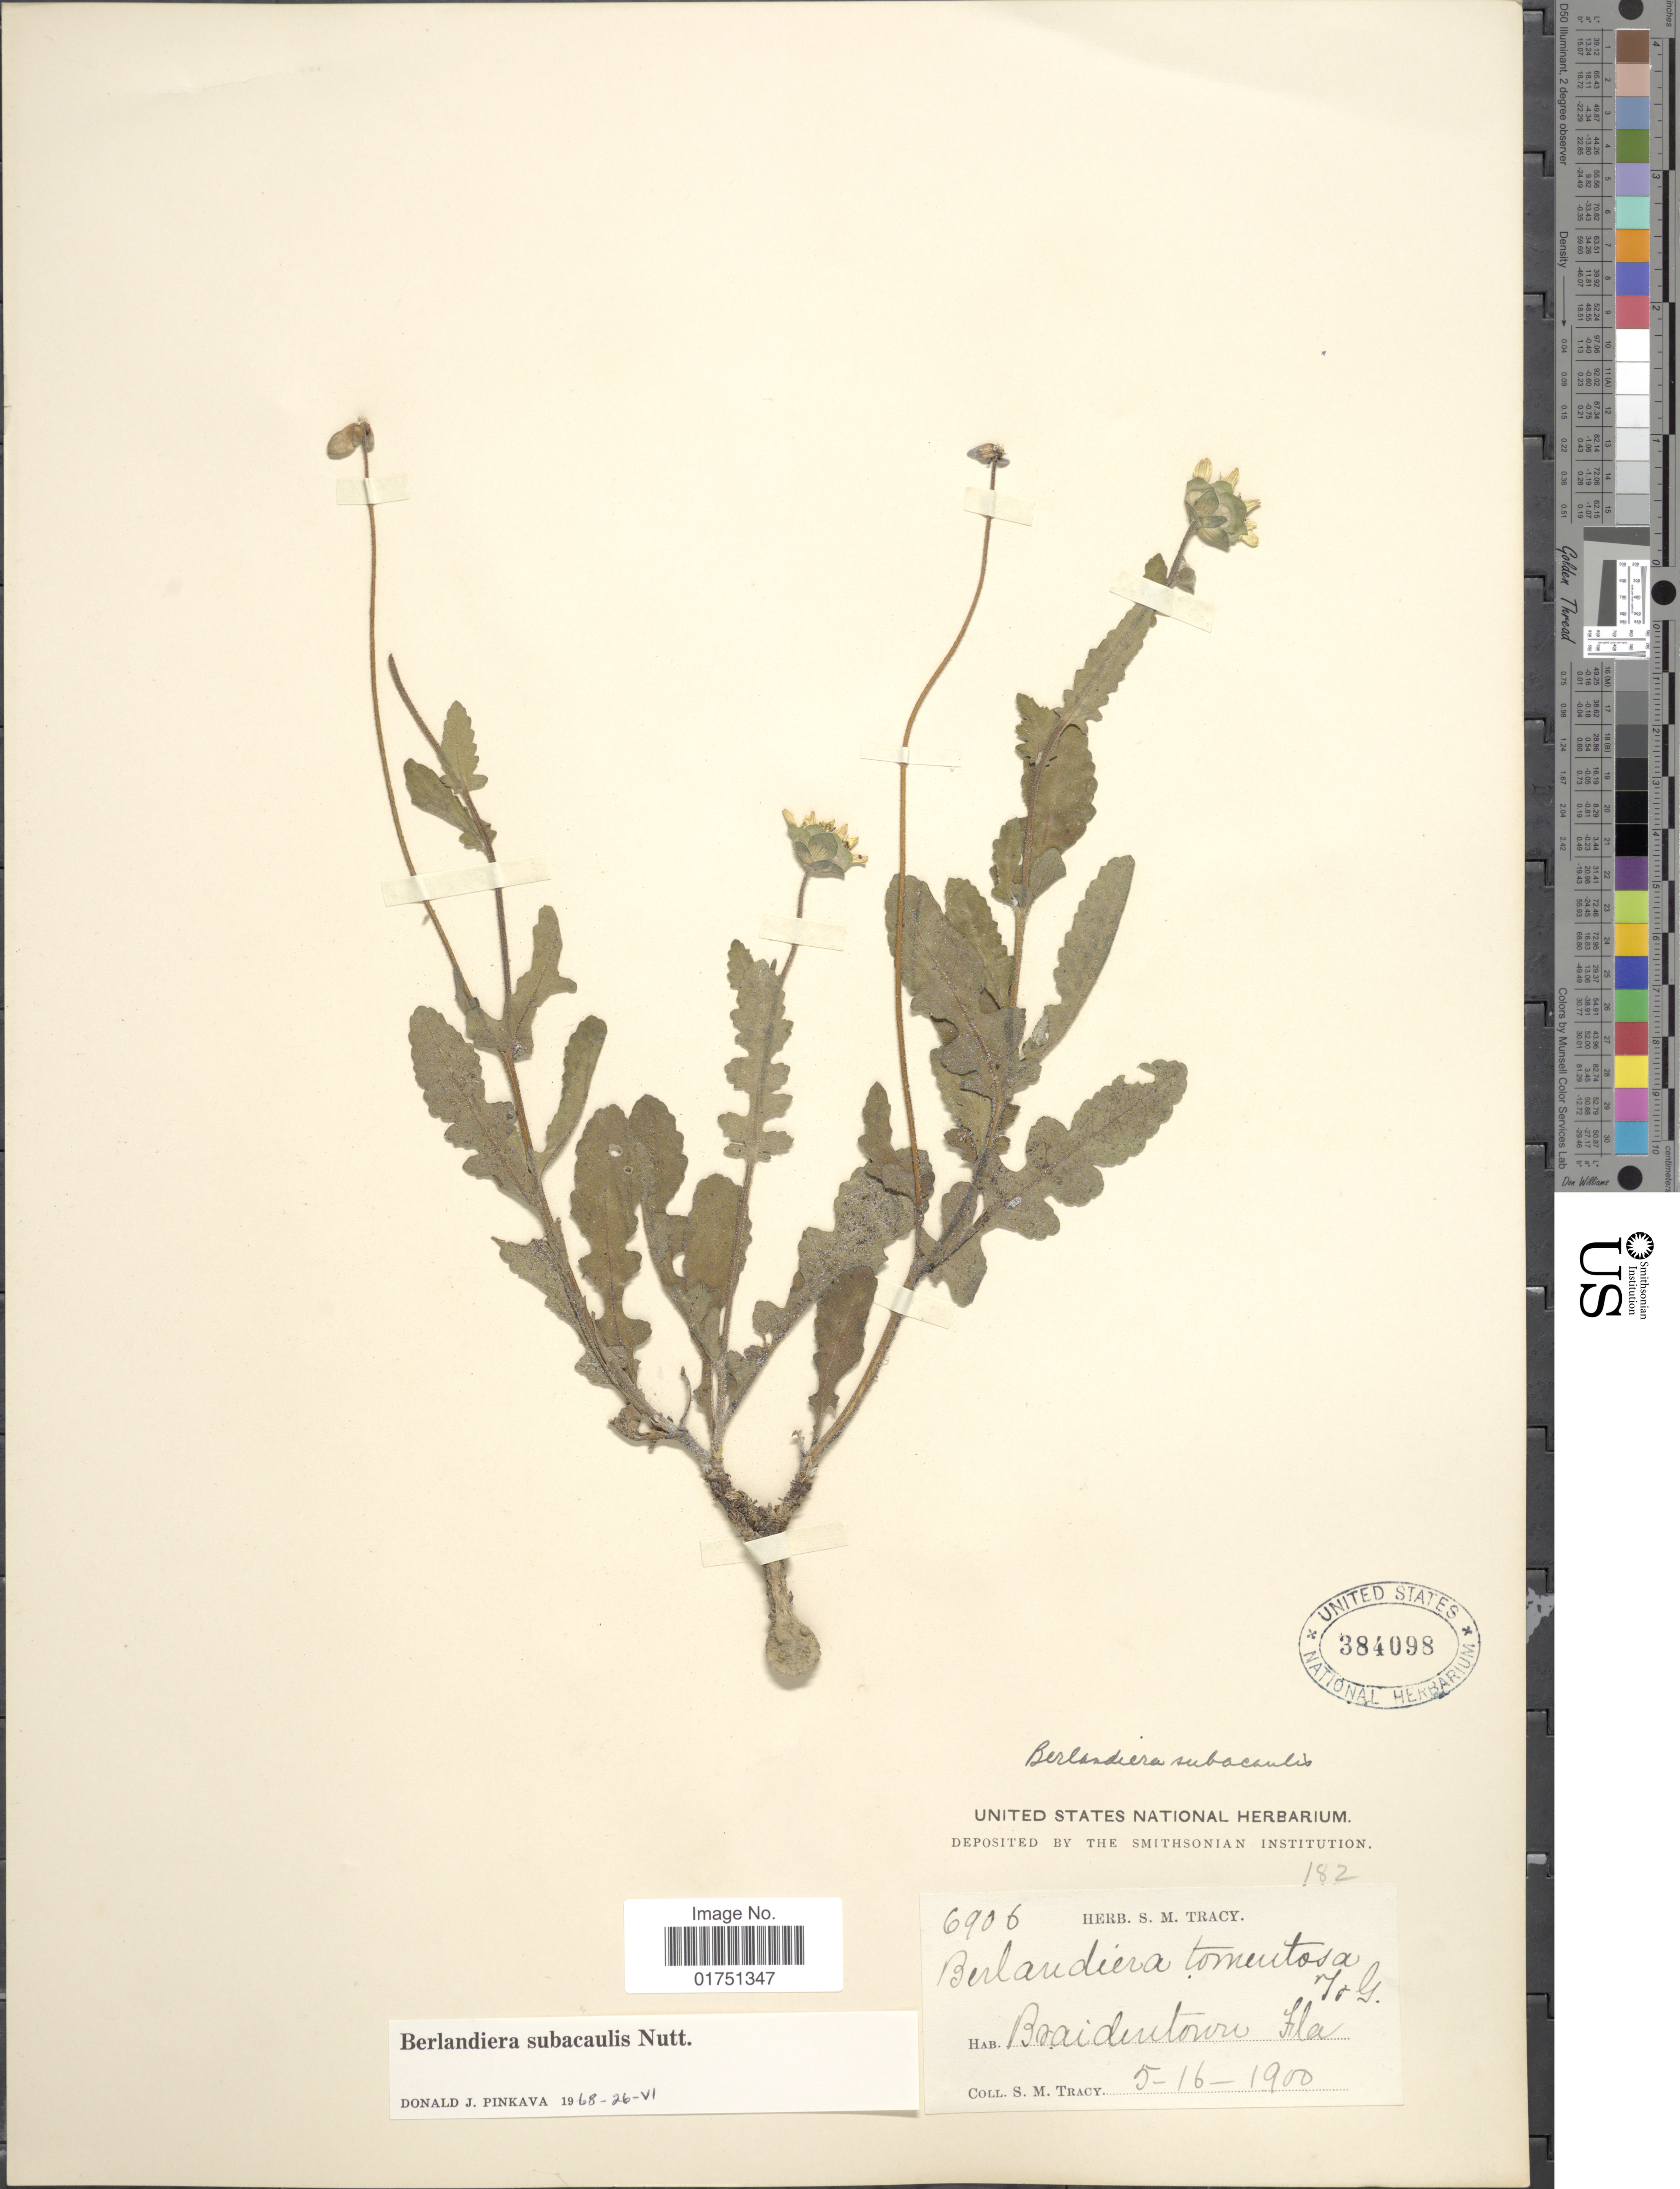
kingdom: Plantae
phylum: Tracheophyta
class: Magnoliopsida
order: Asterales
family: Asteraceae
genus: Berlandiera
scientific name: Berlandiera subacaulis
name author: Nutt.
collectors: S. M. Tracy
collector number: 6906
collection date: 1900-05-16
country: United States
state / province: Florida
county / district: Manatee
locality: Braidentown, Fla.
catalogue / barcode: US 384098